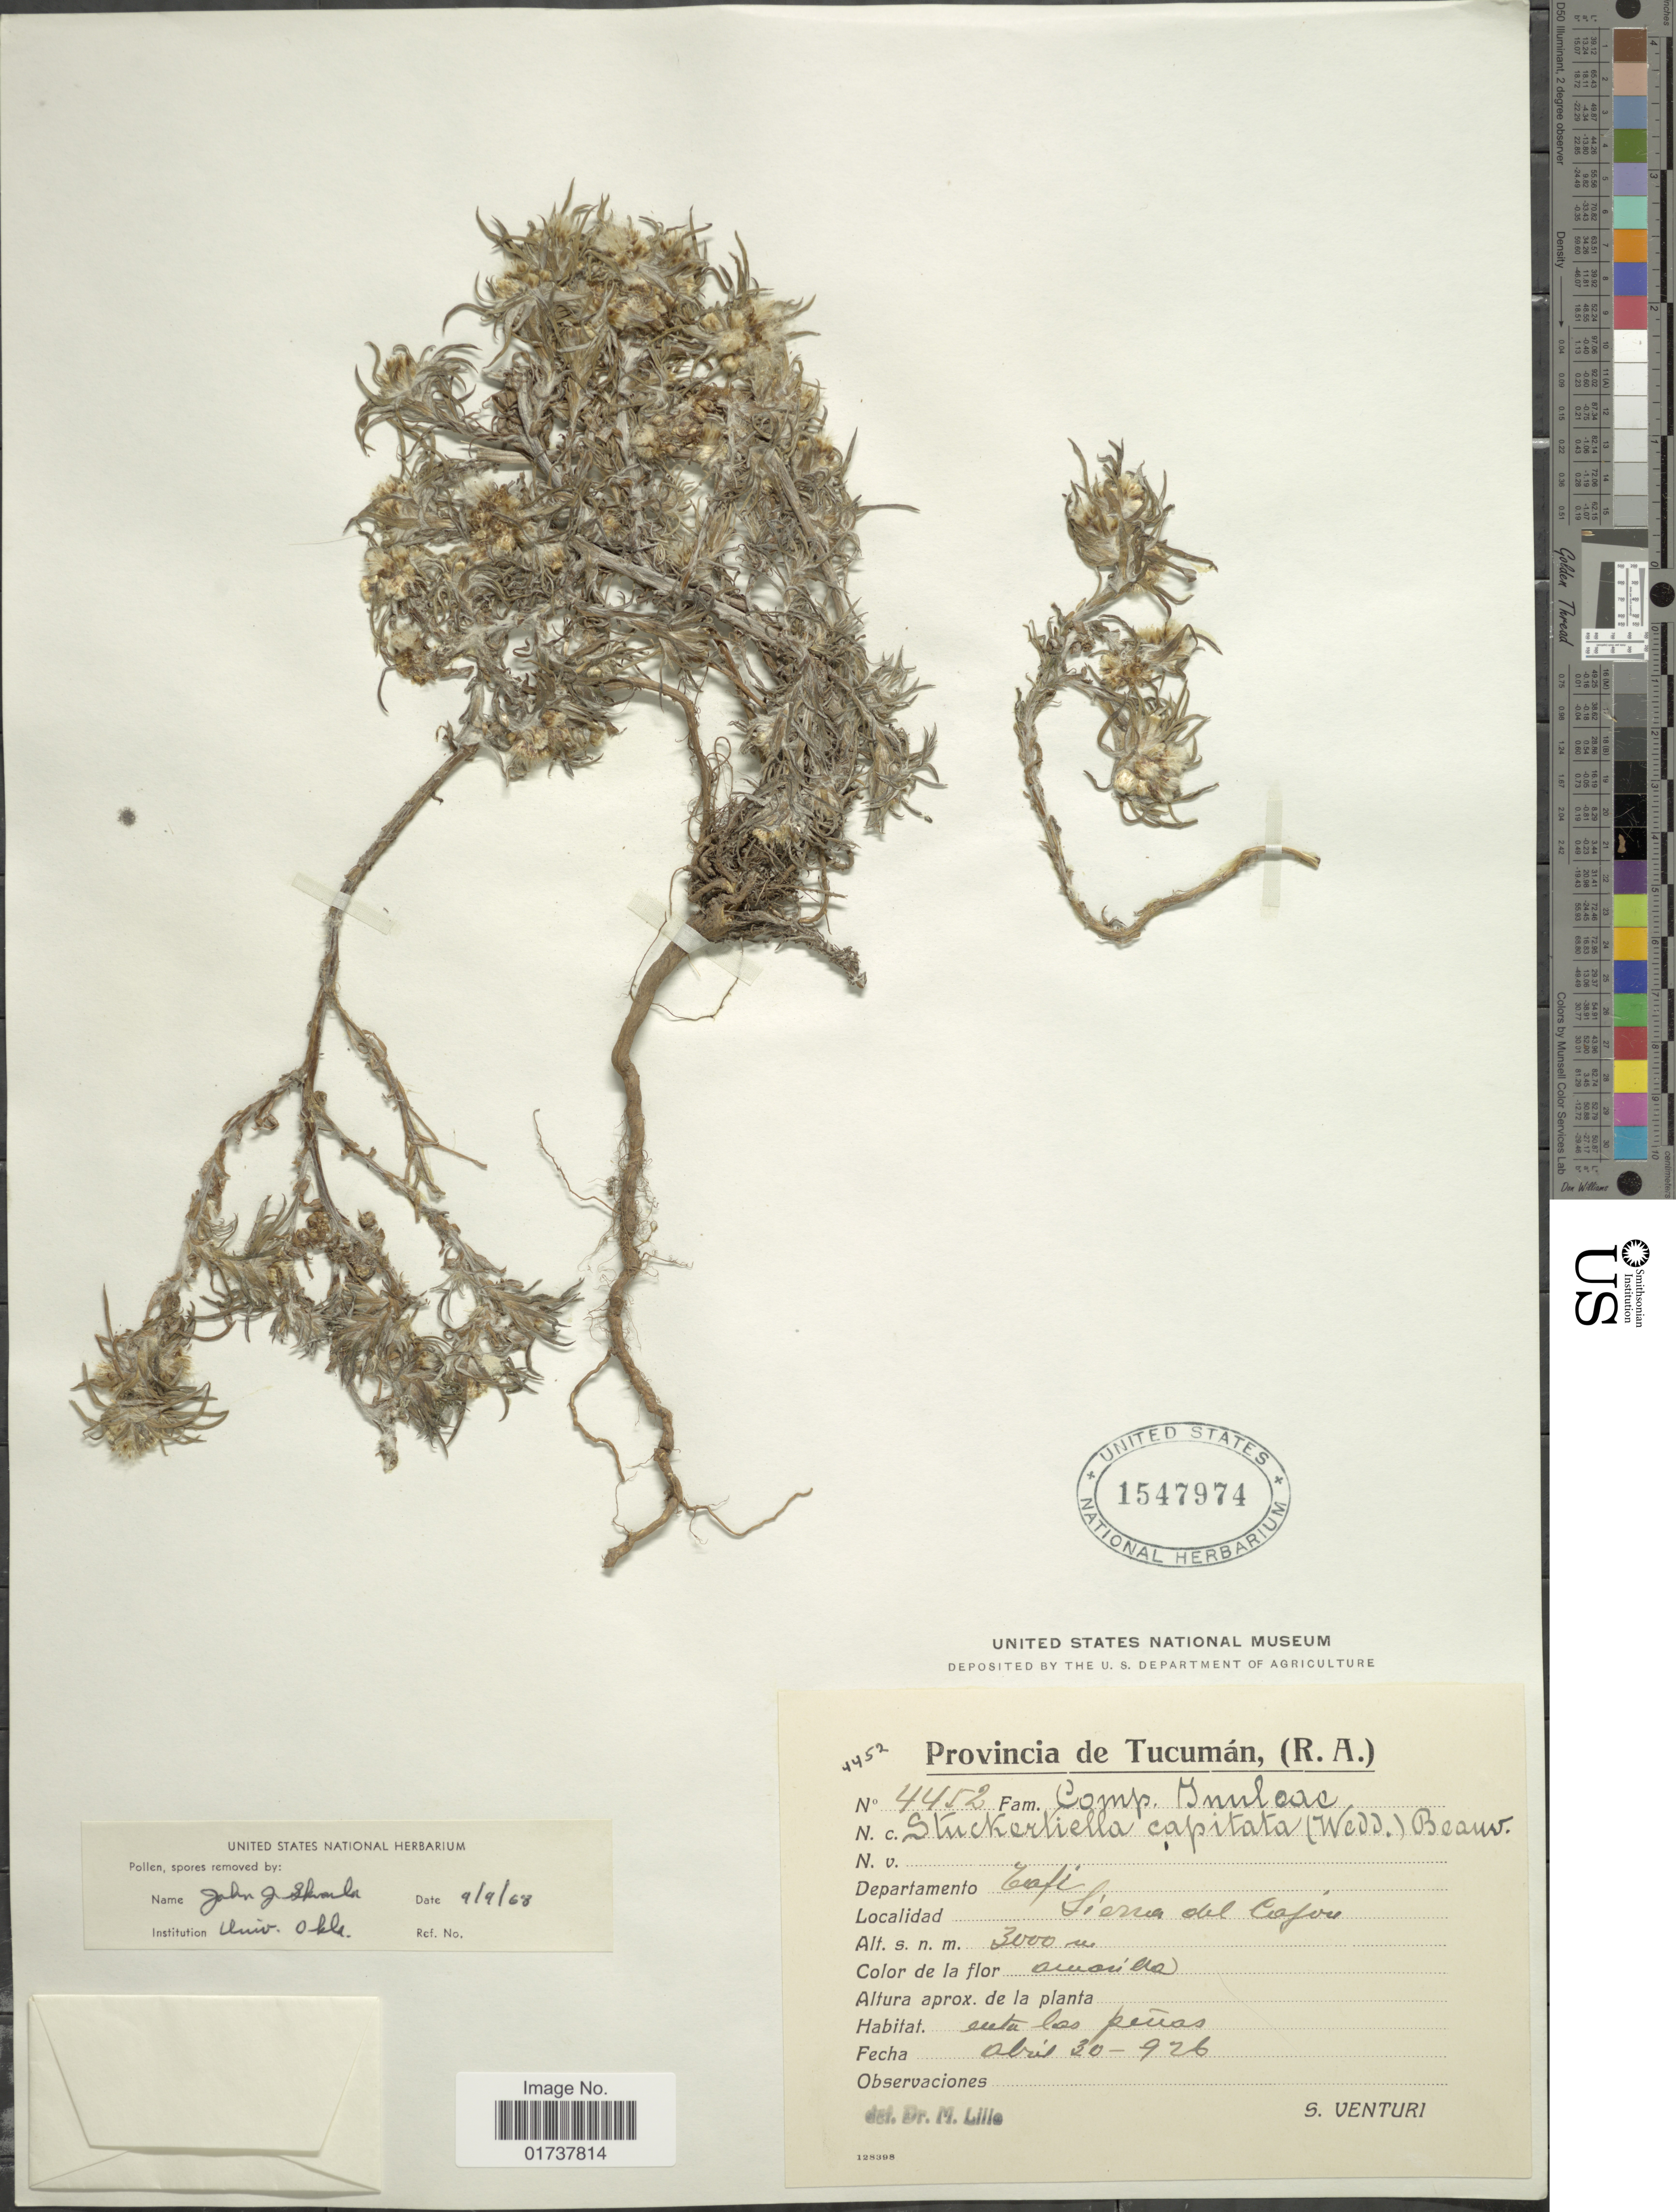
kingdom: Plantae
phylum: Tracheophyta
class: Magnoliopsida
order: Asterales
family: Asteraceae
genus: Stuckertiella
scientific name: Stuckertiella capitata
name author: (Wedd.) P. Beauv.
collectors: S. Venturi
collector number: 4452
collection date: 1926-04-30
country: Argentina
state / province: Tucuman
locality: Departamento Zafi, Sierra del Cajou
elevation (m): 3000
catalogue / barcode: US 1547974